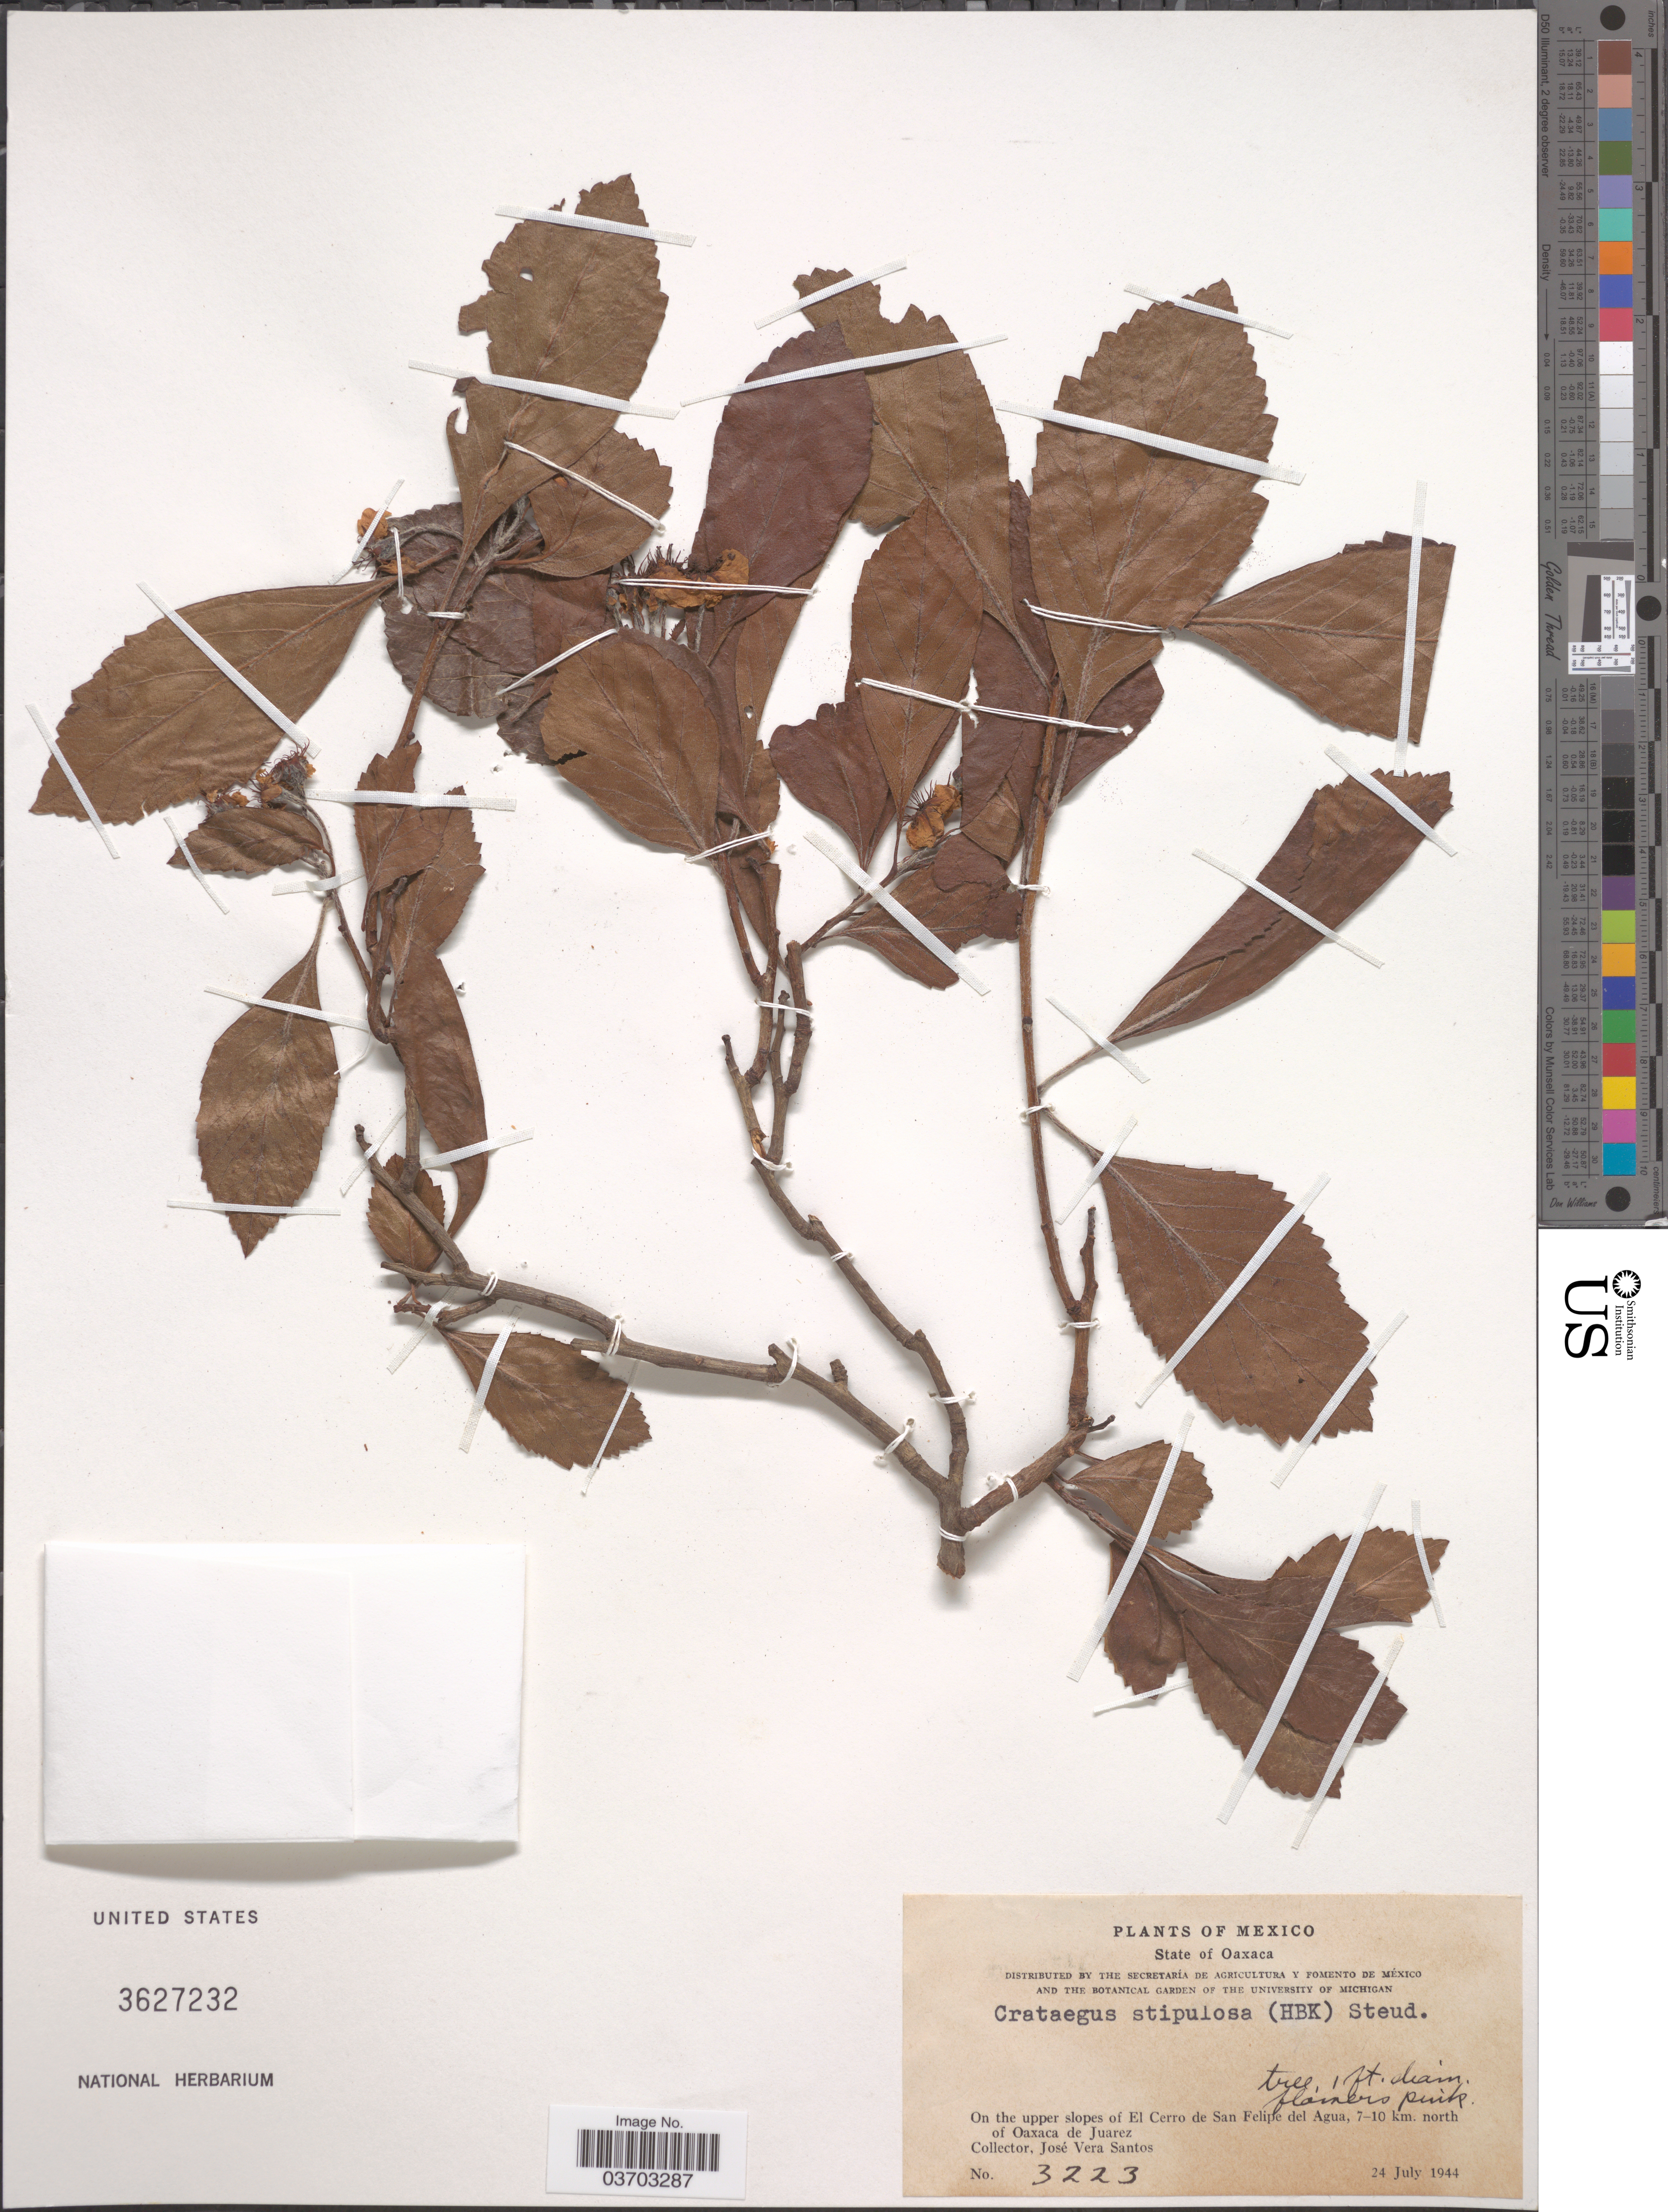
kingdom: Plantae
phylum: Tracheophyta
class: Magnoliopsida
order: Rosales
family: Rosaceae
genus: Crataegus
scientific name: Crataegus pubescens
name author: (C. Presl) C. Presl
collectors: J. Santos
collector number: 3223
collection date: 1944-07-24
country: Mexico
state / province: Oaxaca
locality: On the upper slopes of El Cerro de San Felipe del Agua, 7-10 km. north of Oaxaca de Juarez.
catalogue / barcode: US 3627232